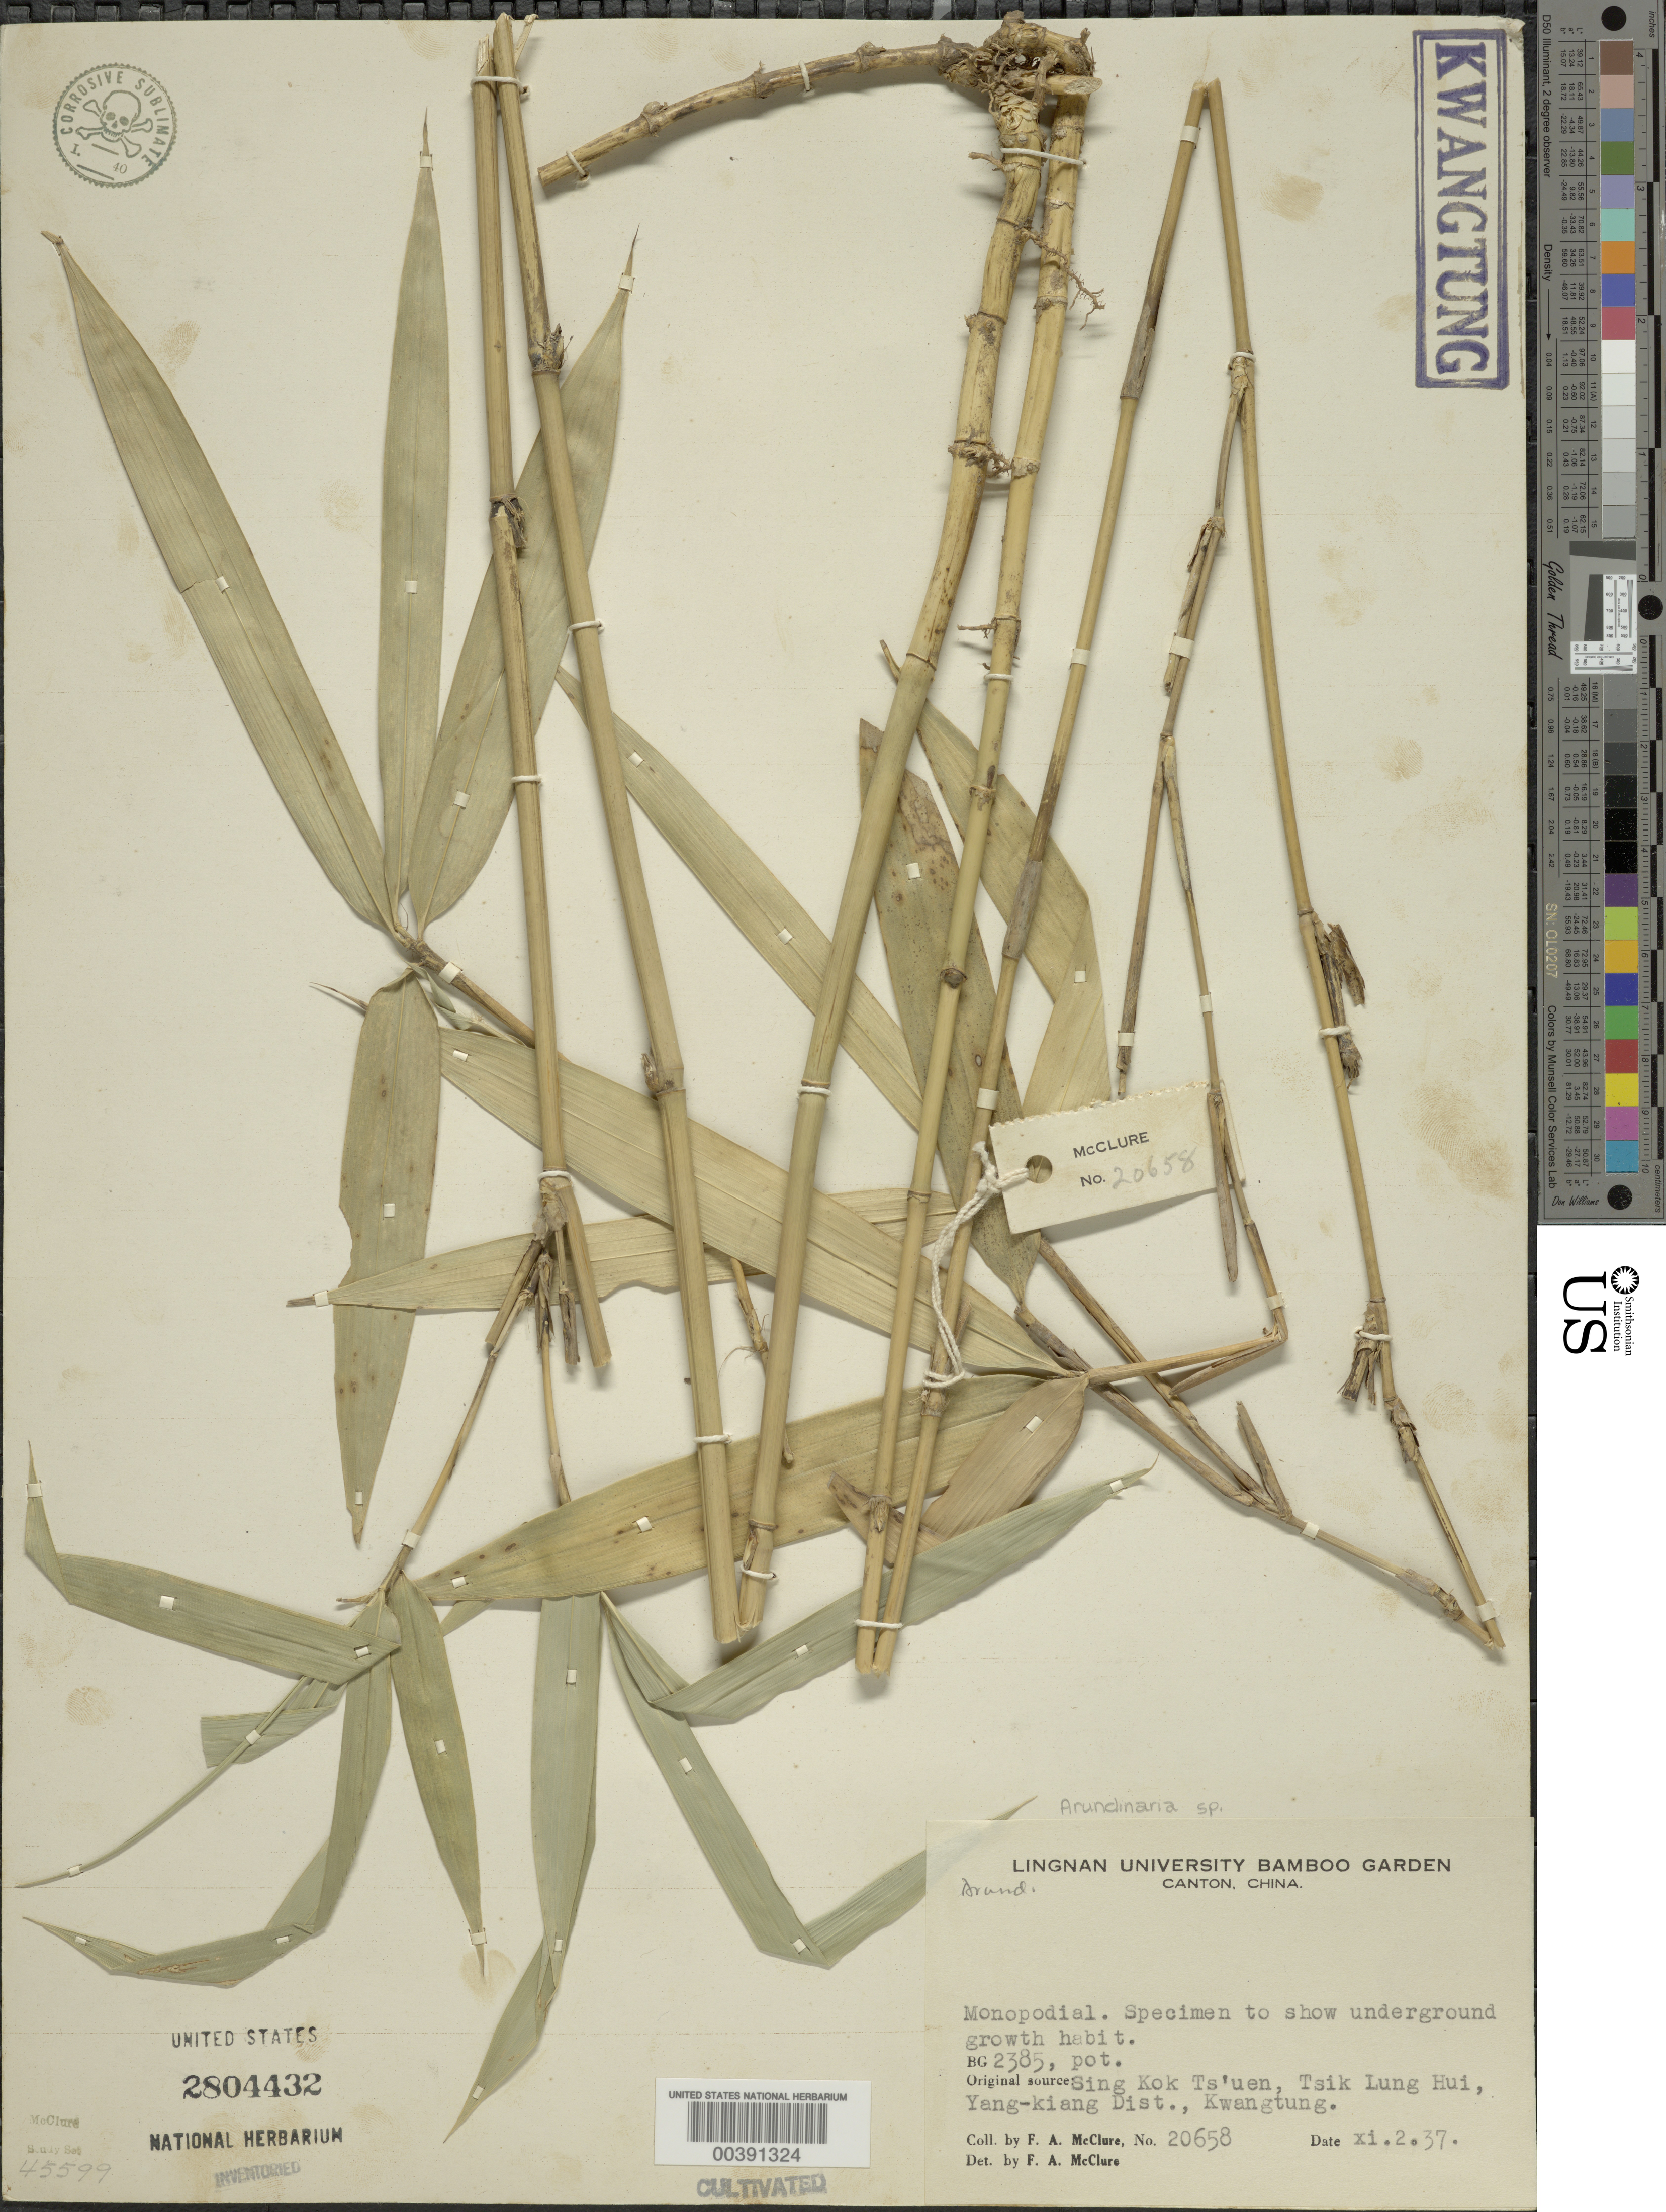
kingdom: Plantae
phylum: Tracheophyta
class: Liliopsida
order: Poales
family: Poaceae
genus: Arundinaria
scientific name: Arundinaria sp.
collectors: F. A. McClure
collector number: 20658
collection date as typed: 02 Nov 1937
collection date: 1937-11-02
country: China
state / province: Guangdong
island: Honam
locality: Lingnan univ. bg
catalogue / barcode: US 2804432